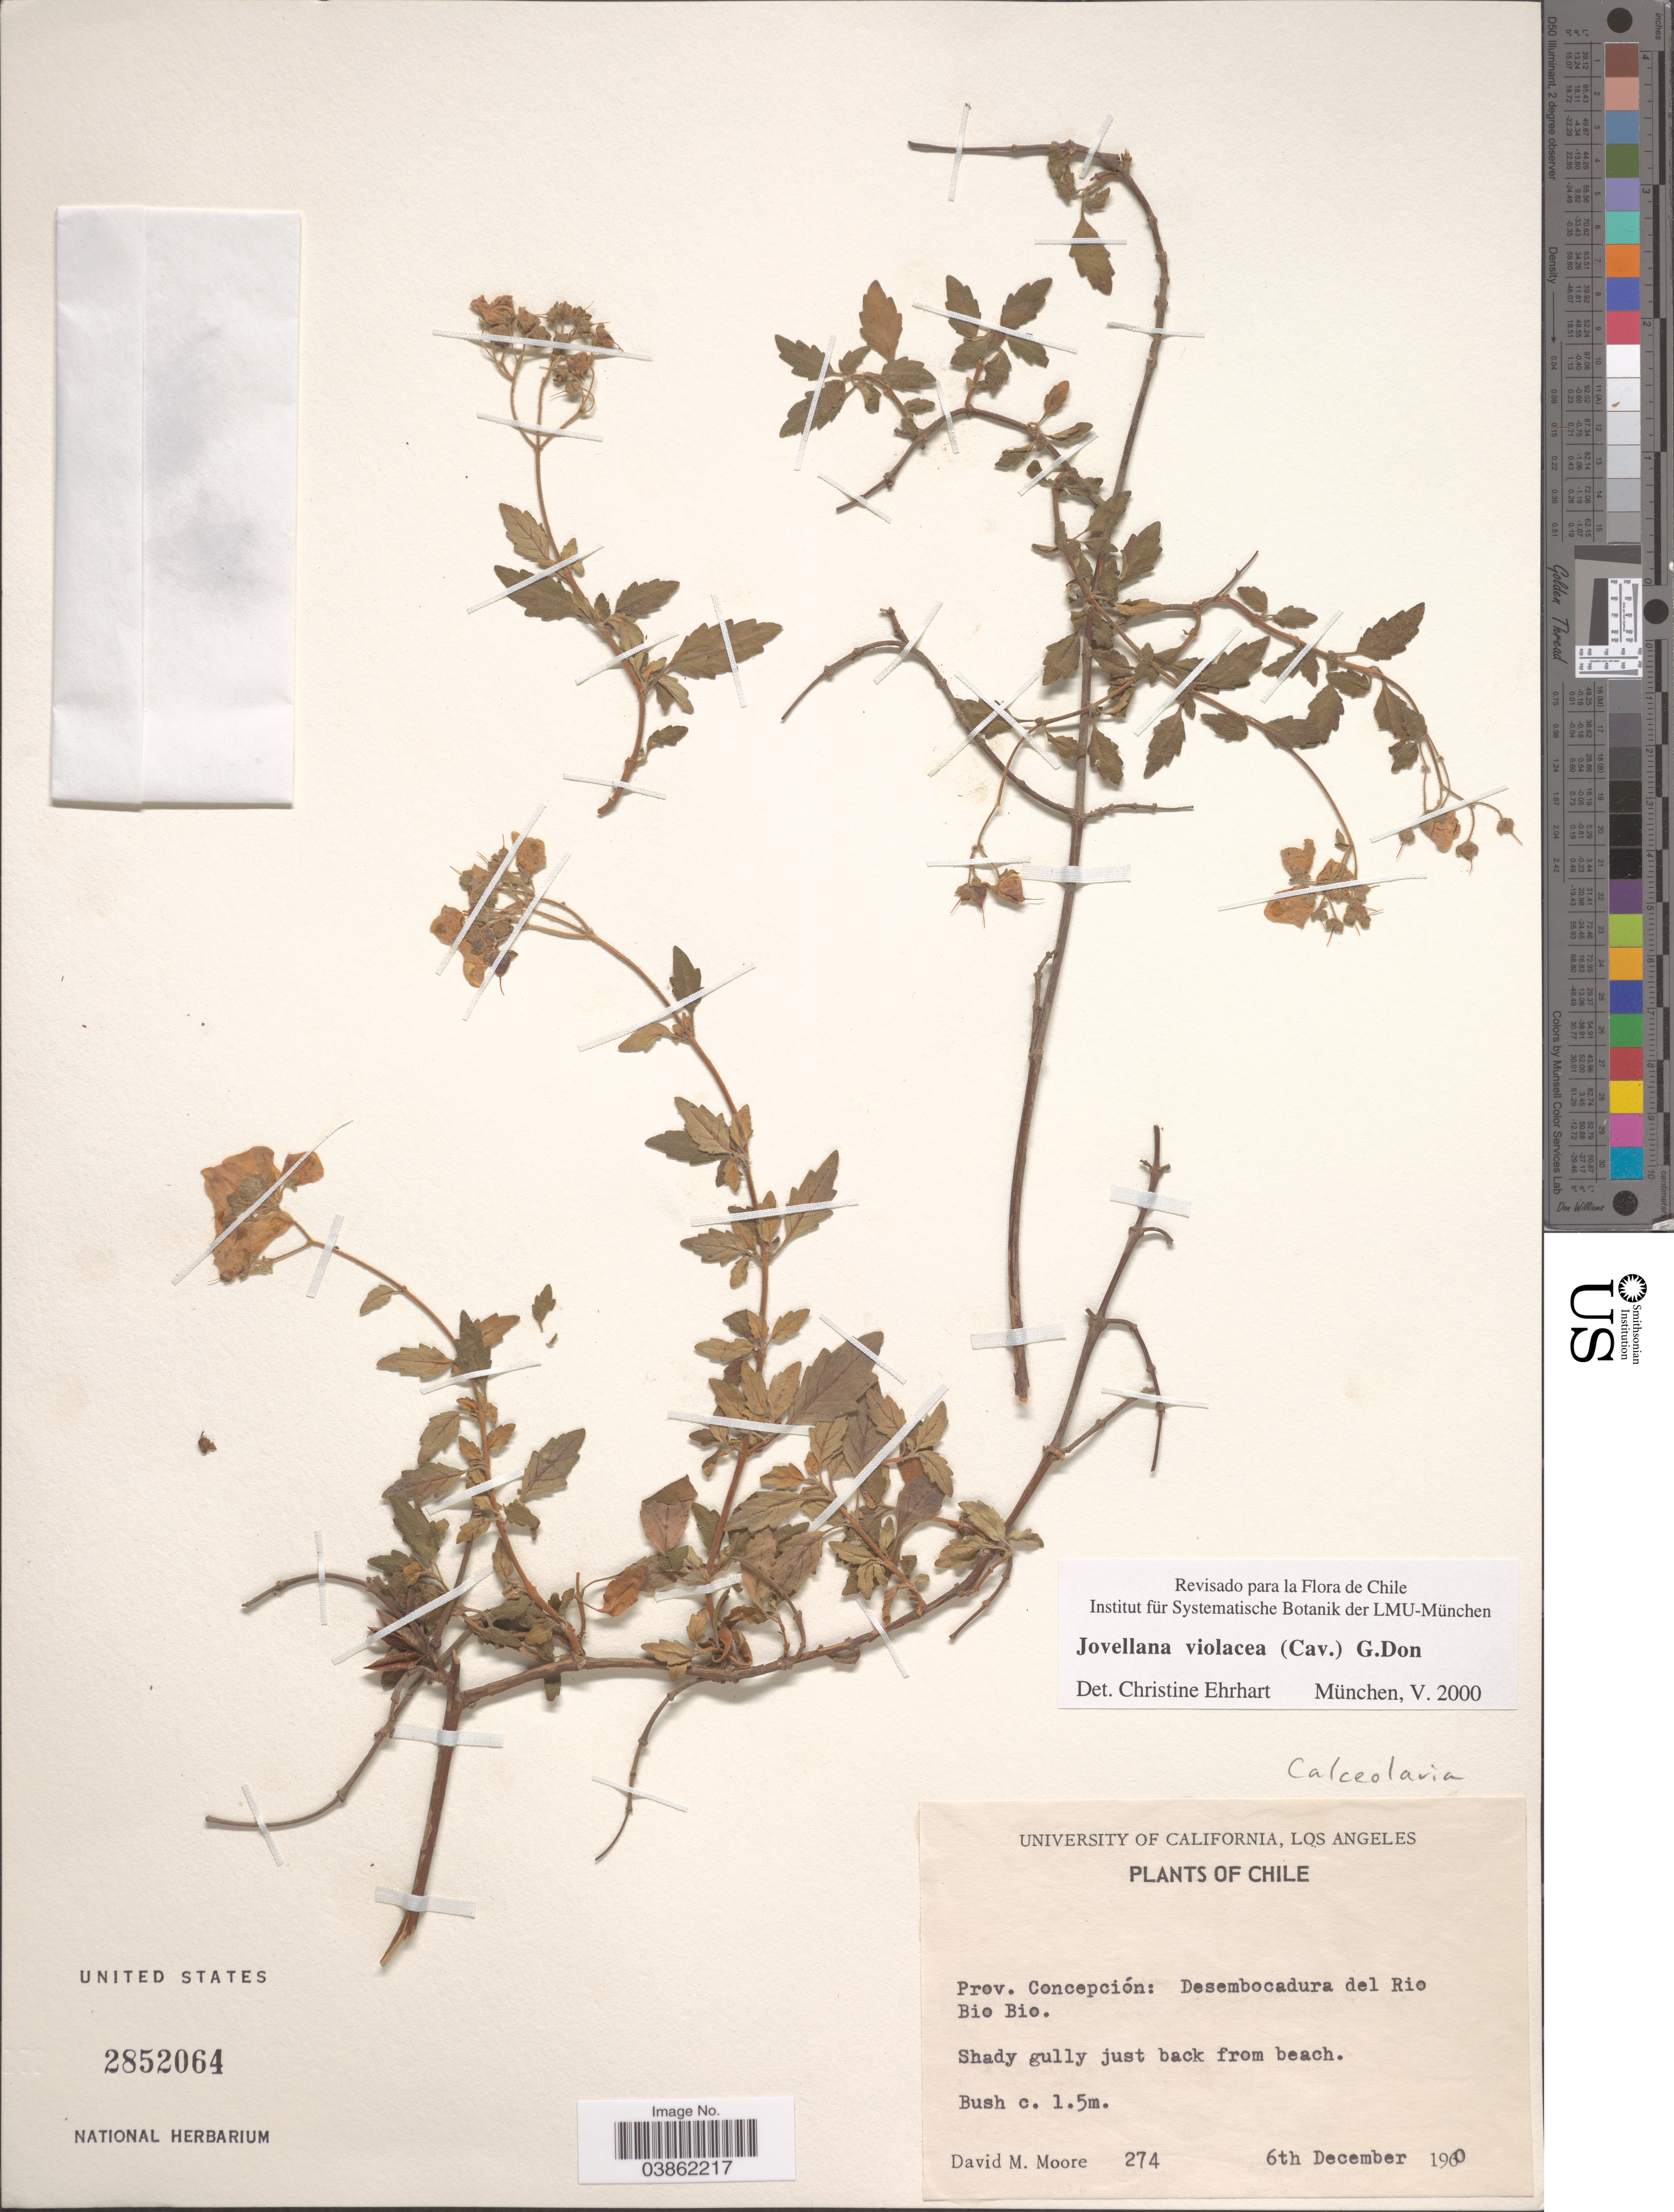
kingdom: Plantae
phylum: Tracheophyta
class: Magnoliopsida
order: Lamiales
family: Calceolariaceae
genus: Jovellana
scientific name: Jovellana violacea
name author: (Cav.) G. Don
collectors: D. Moore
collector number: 274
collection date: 1960-12-06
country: Chile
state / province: Bio-Bío (VIII)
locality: Prov. Concepción: Desembocadura del Rio. Bio Bio.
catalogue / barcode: US 2852064